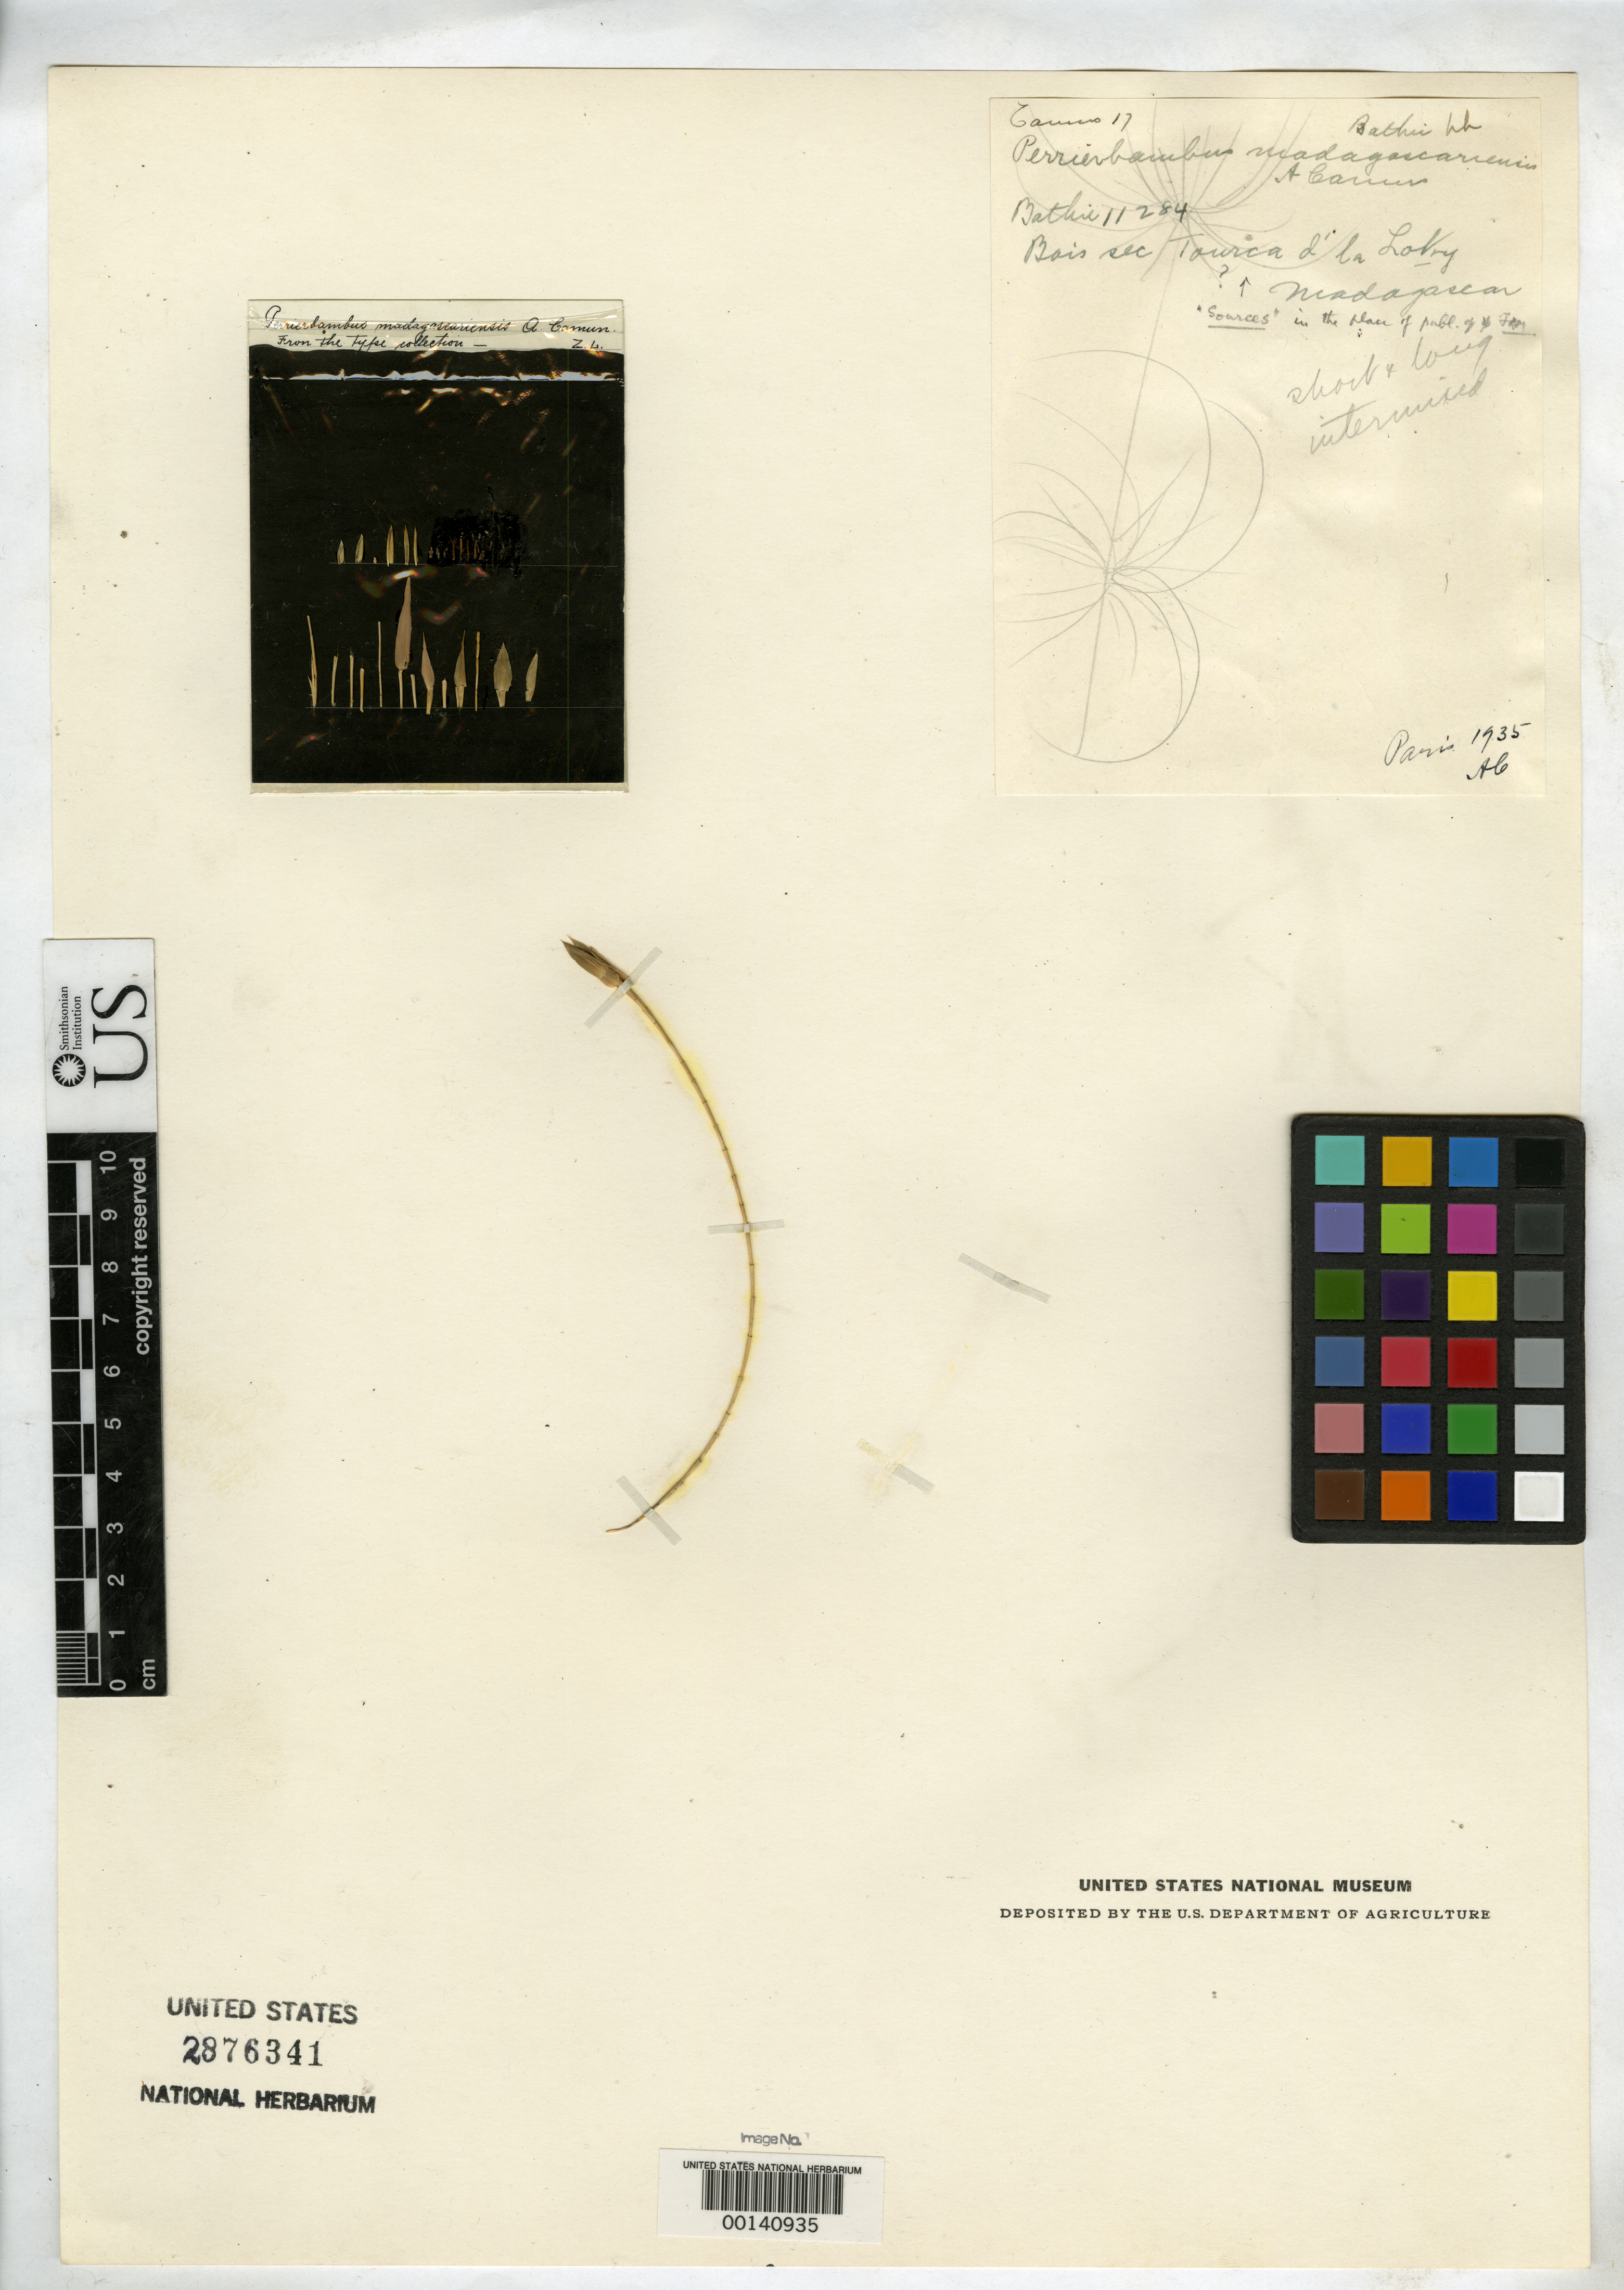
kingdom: Plantae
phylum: Tracheophyta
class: Liliopsida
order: Poales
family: Poaceae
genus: Perrierbambus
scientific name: Perrierbambus madagascariensis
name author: A. Camus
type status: Type Material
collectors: H. Perrier de la Bâthie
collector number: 11284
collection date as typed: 1909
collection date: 1909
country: Madagascar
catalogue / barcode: US 2876341